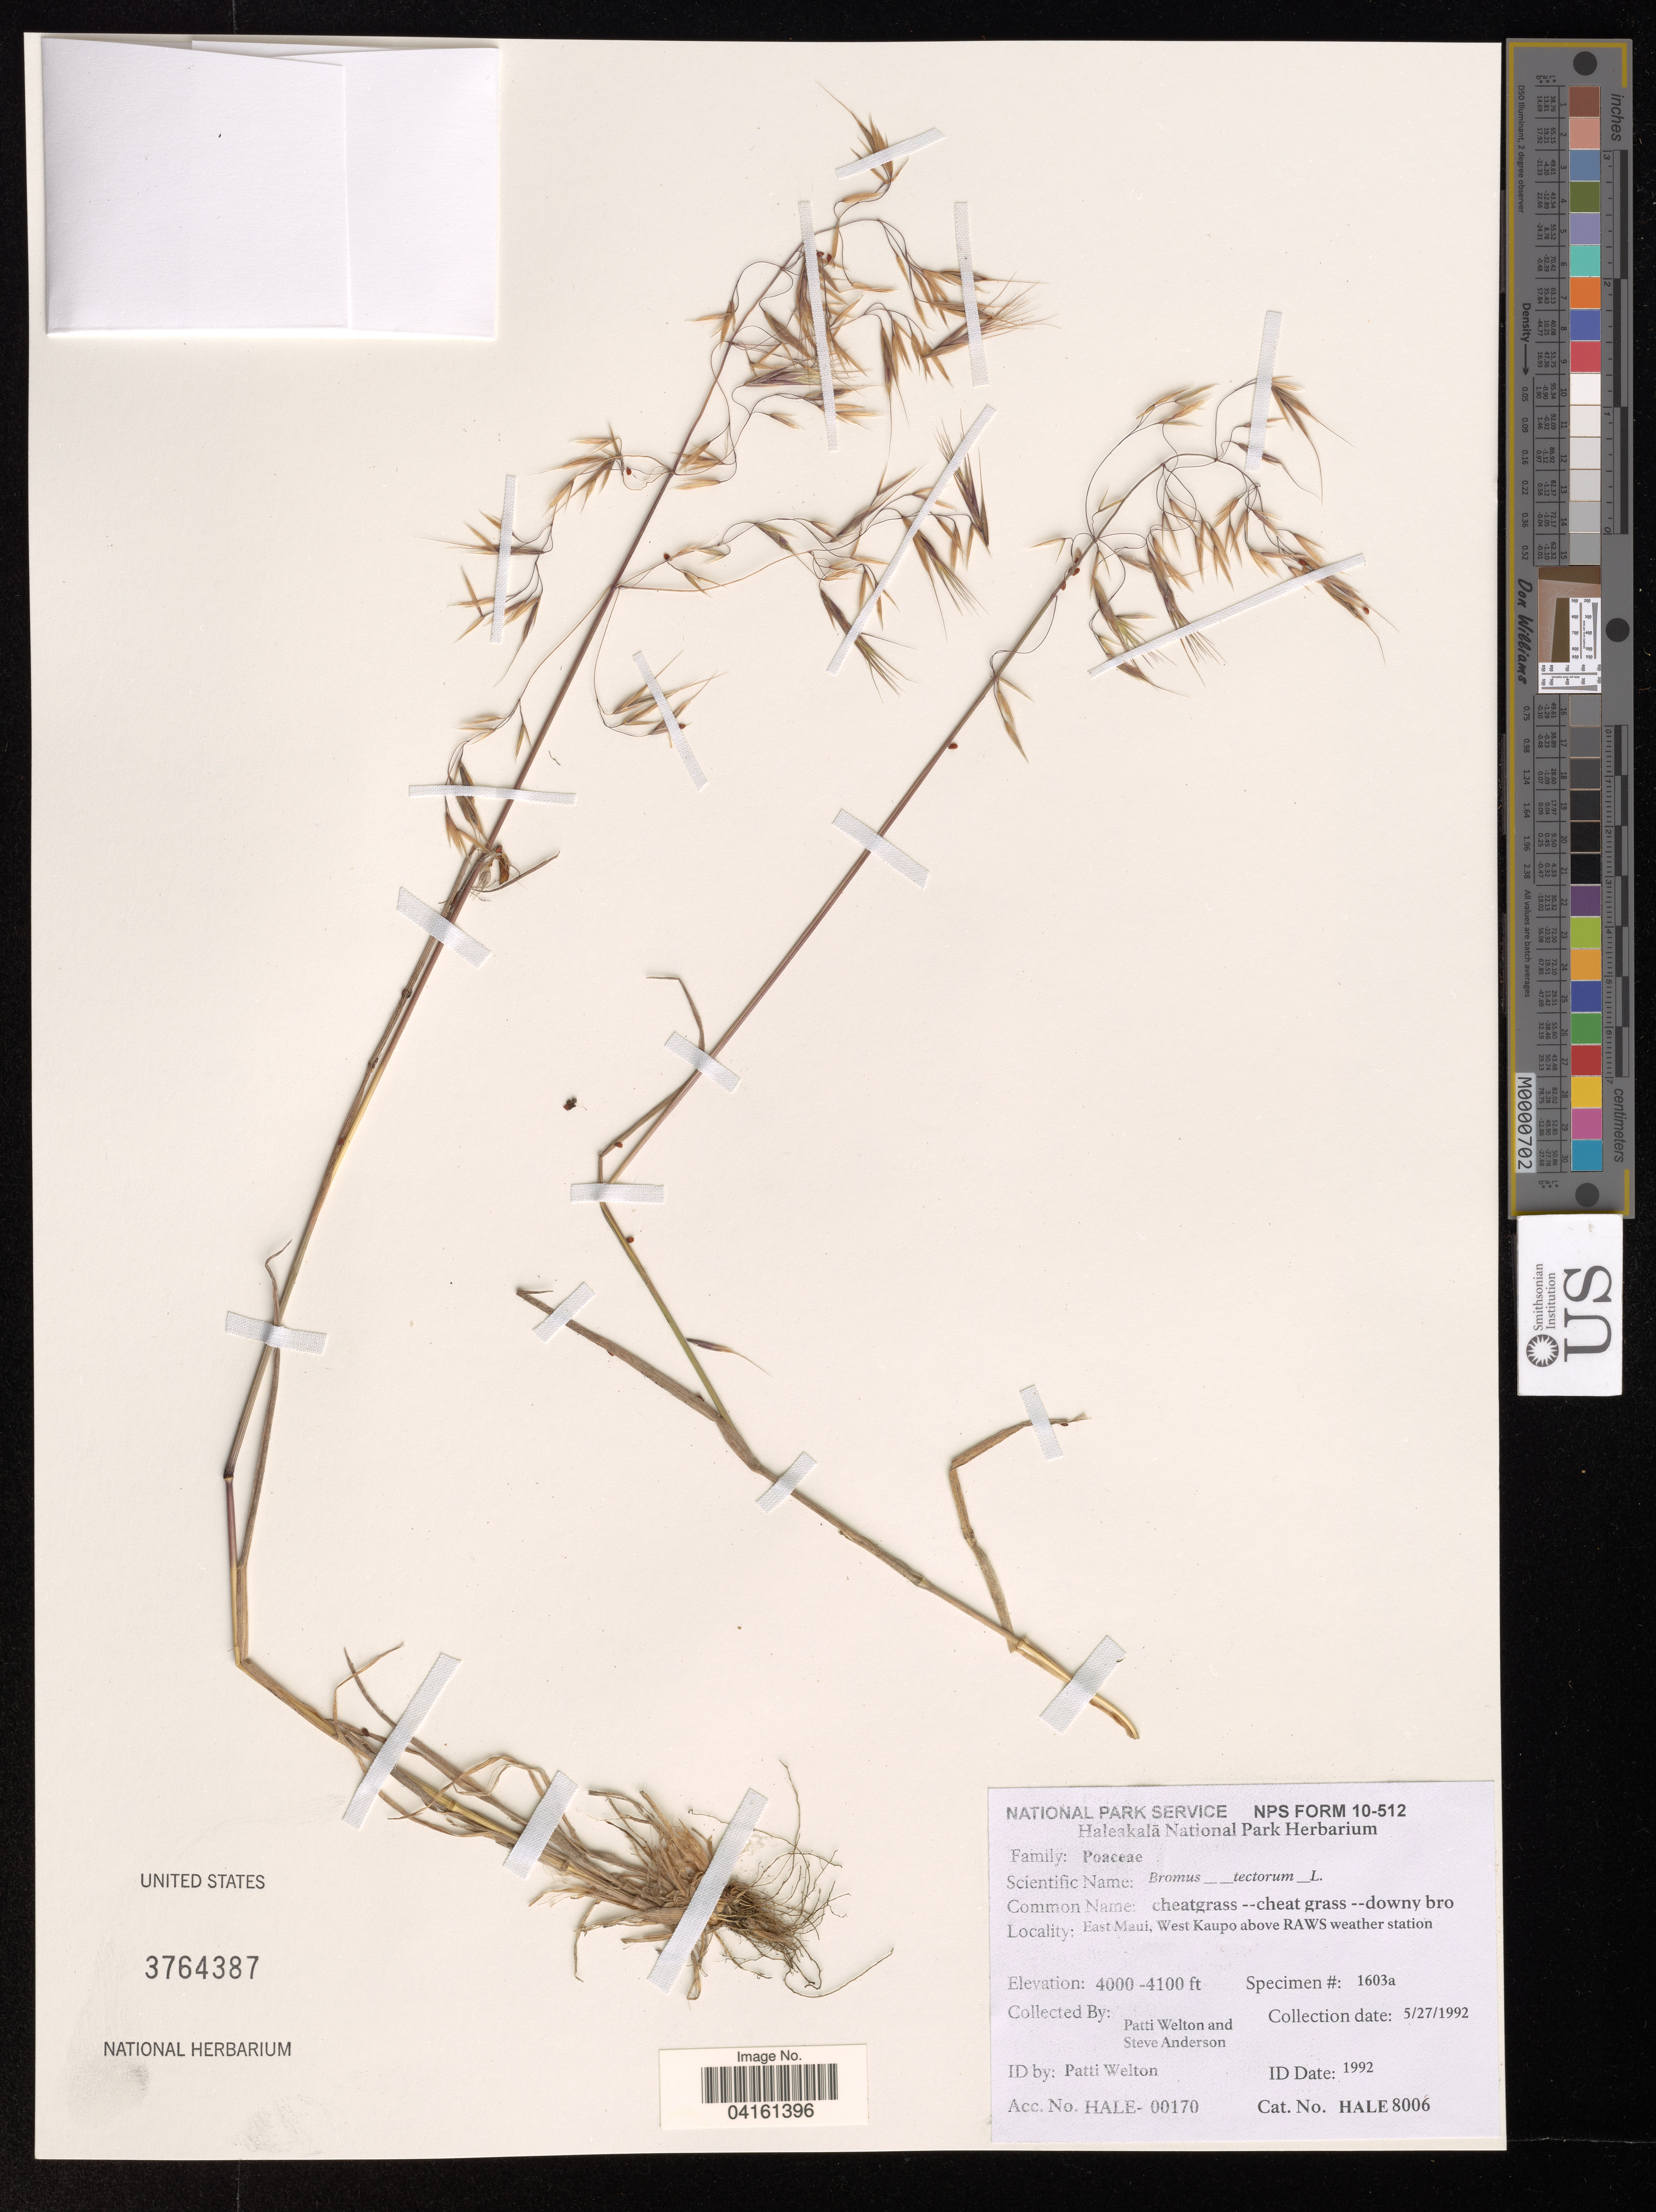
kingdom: Plantae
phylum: Tracheophyta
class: Liliopsida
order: Poales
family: Poaceae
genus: Bromus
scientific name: Bromus tectorum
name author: L.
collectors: P. Welton & S. Anderson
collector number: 1603a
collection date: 1992-05-27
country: United States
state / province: Hawaii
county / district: Maui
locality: East Maui, West Kaupo above RAWS weather station.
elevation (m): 1219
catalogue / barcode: US 3764387